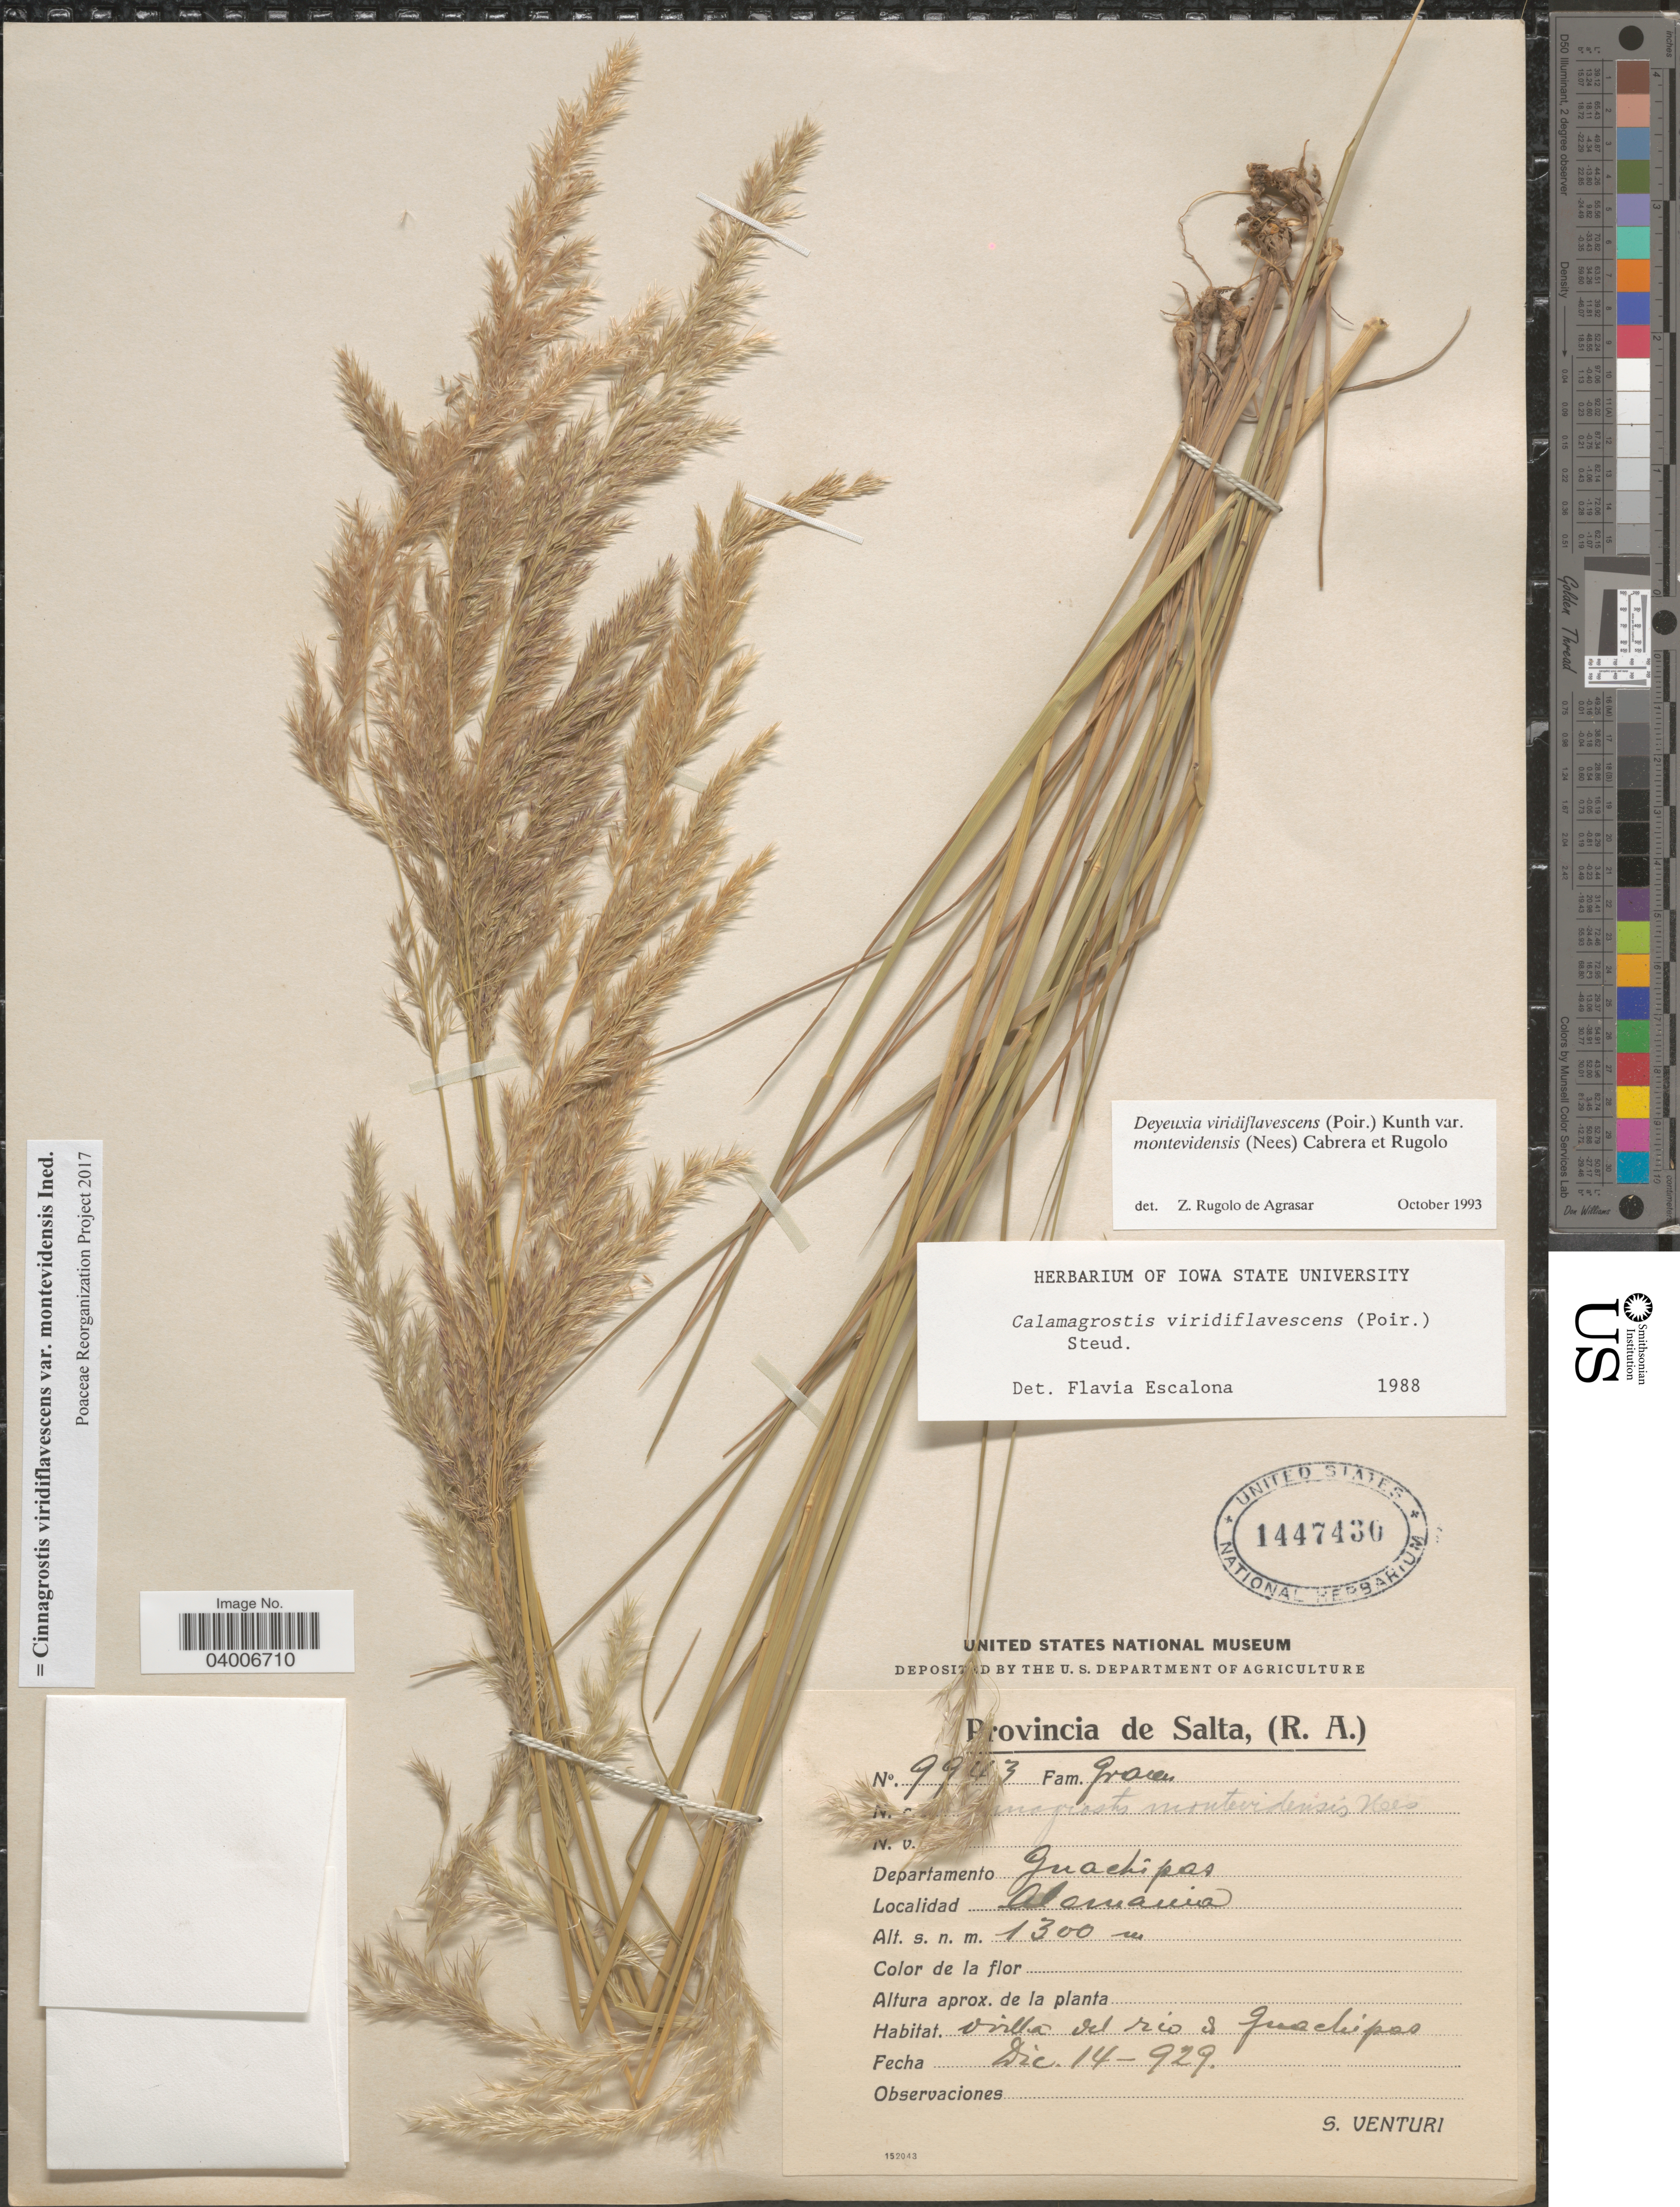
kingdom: Plantae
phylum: Tracheophyta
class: Liliopsida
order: Poales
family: Poaceae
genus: Cinnagrostis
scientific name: Cinnagrostis viridiflavescens var. montevidensis ined.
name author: (Nees) P.M. Peterson et al.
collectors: S. Venturi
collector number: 9943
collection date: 1929-12-14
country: Argentina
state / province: Salta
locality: Departamento Guachipas. Alemania. Villa del rio de Guachipas.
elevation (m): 1300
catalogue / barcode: US 1447430